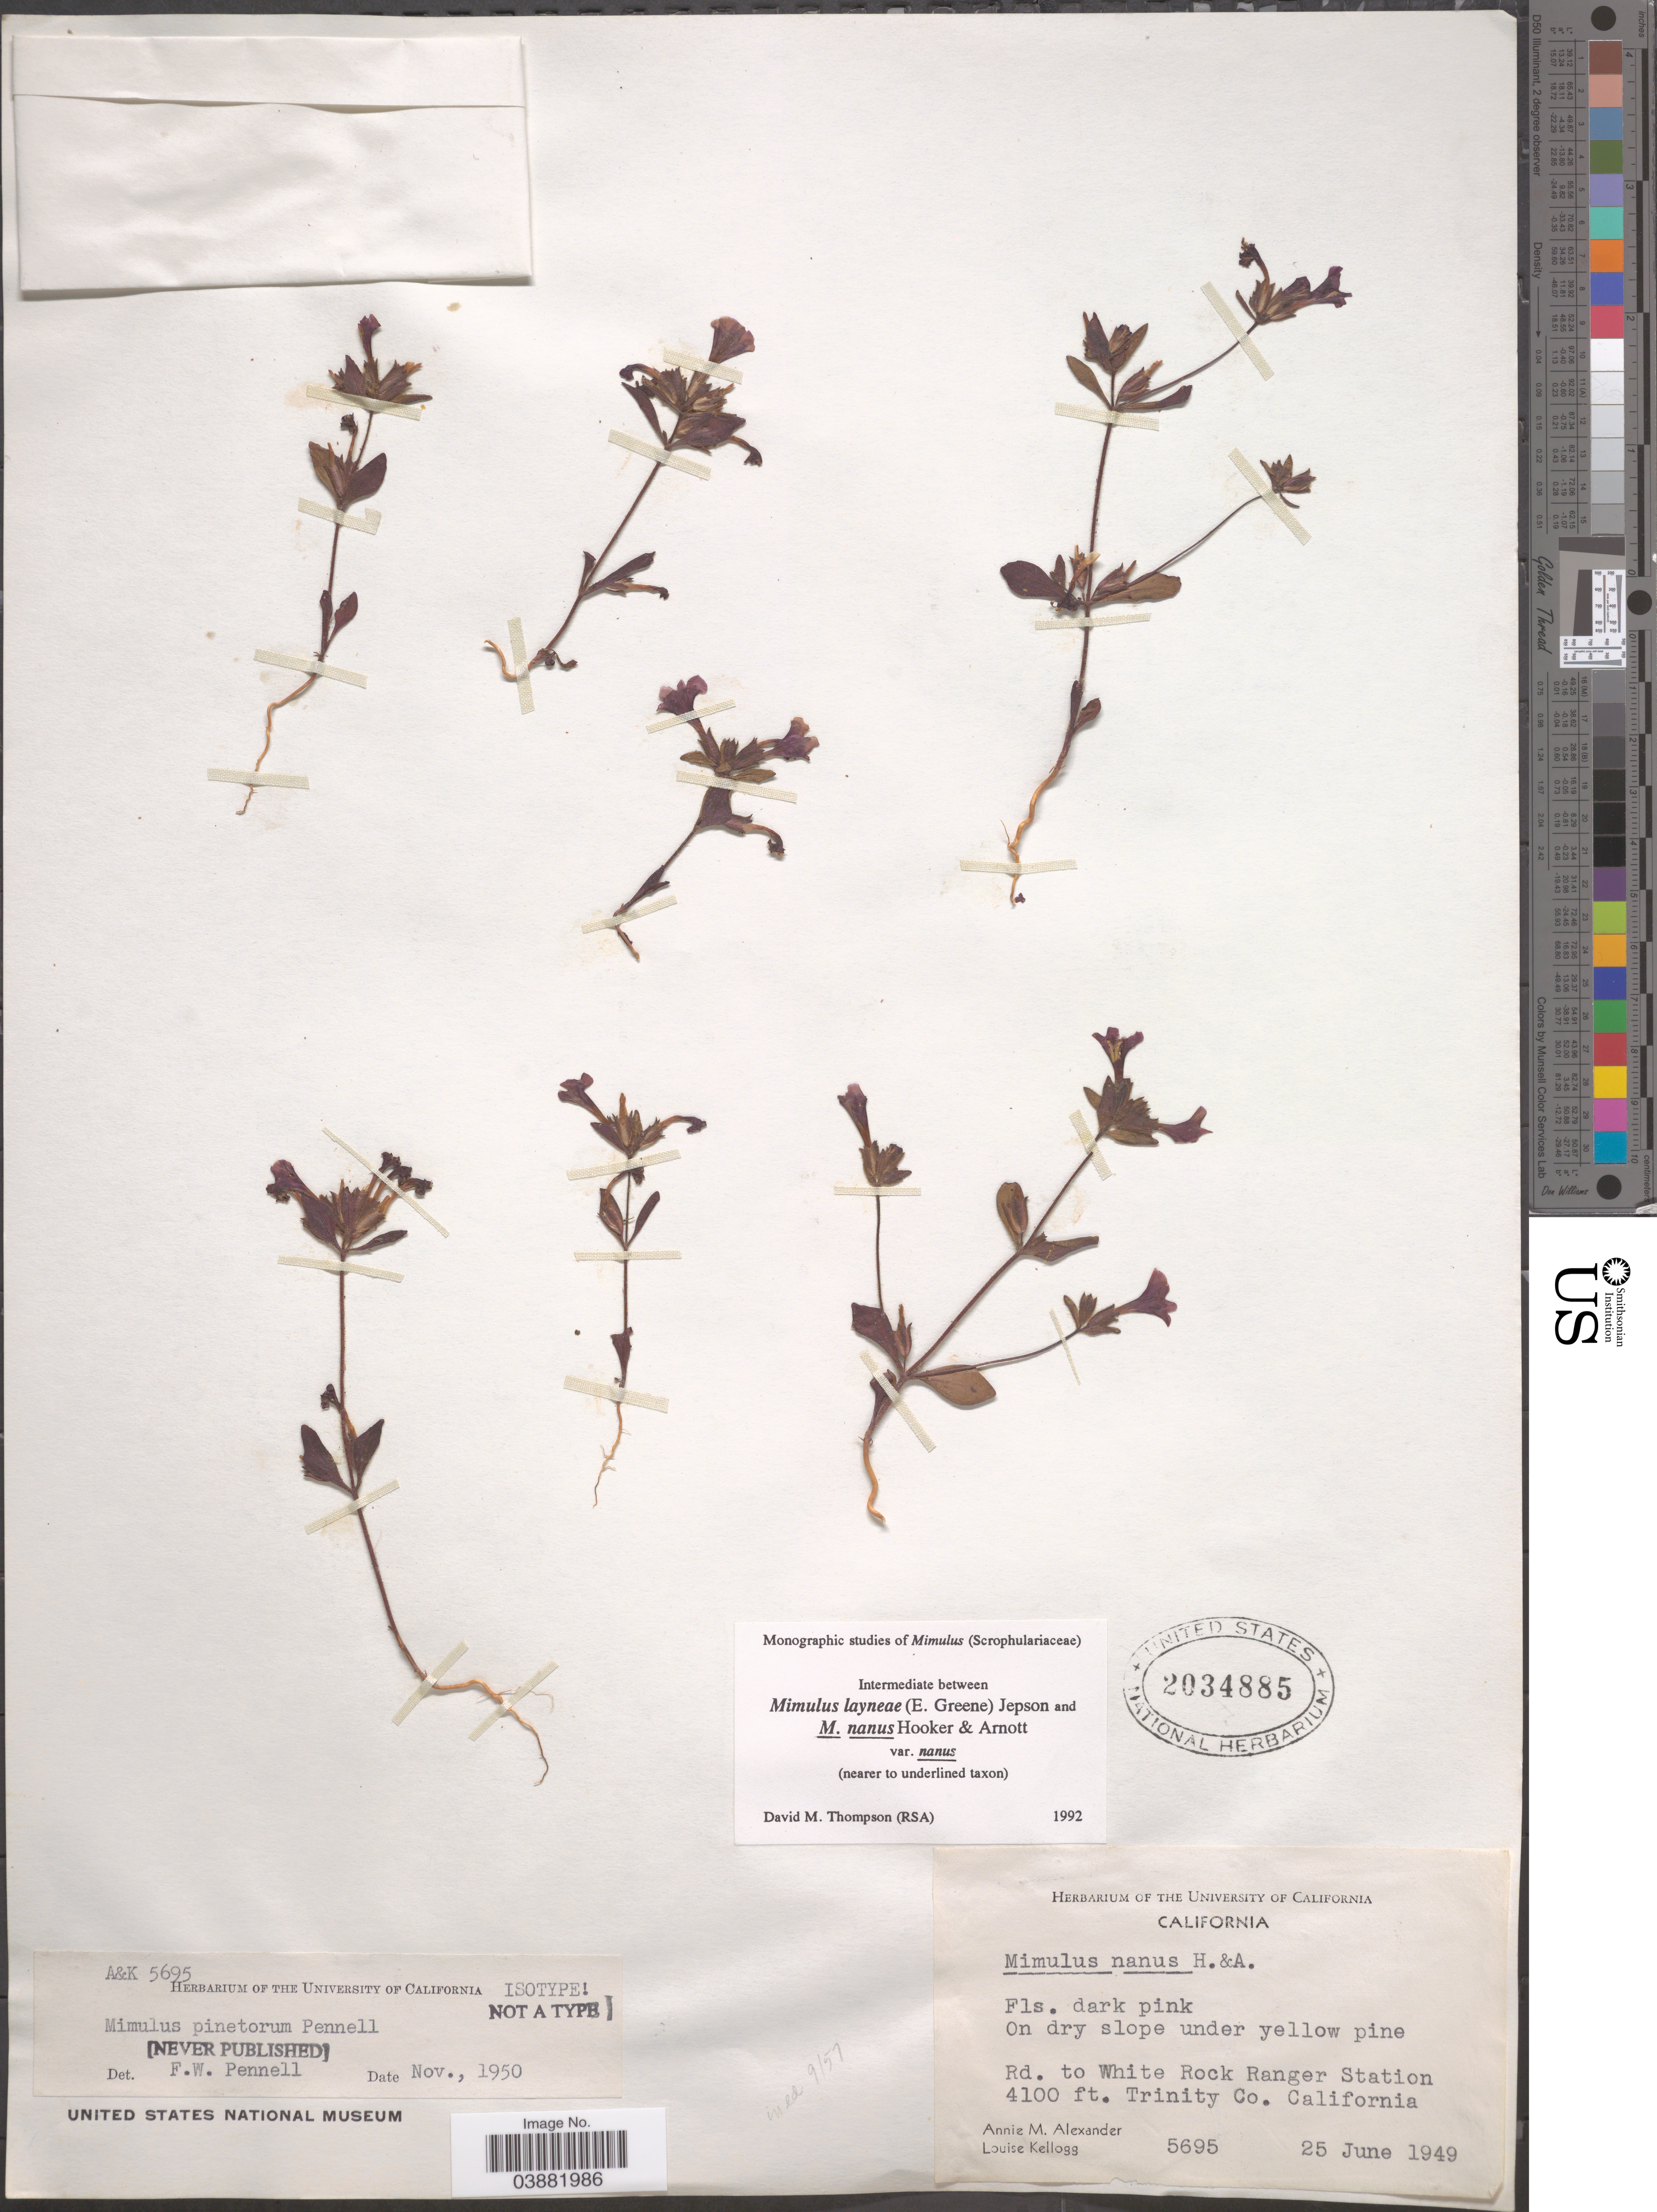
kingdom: Plantae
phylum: Tracheophyta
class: Magnoliopsida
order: Lamiales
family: Phrymaceae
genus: Mimulus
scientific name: Mimulus layneae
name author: (Greene) Jeps.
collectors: A. M. Alexander & L. Kellogg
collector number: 5695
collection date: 1949-06-25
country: United States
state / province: California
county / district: Trinity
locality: Rd. to White Rock Ranger Station. Trinity Co.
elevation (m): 1250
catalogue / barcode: US 2034885